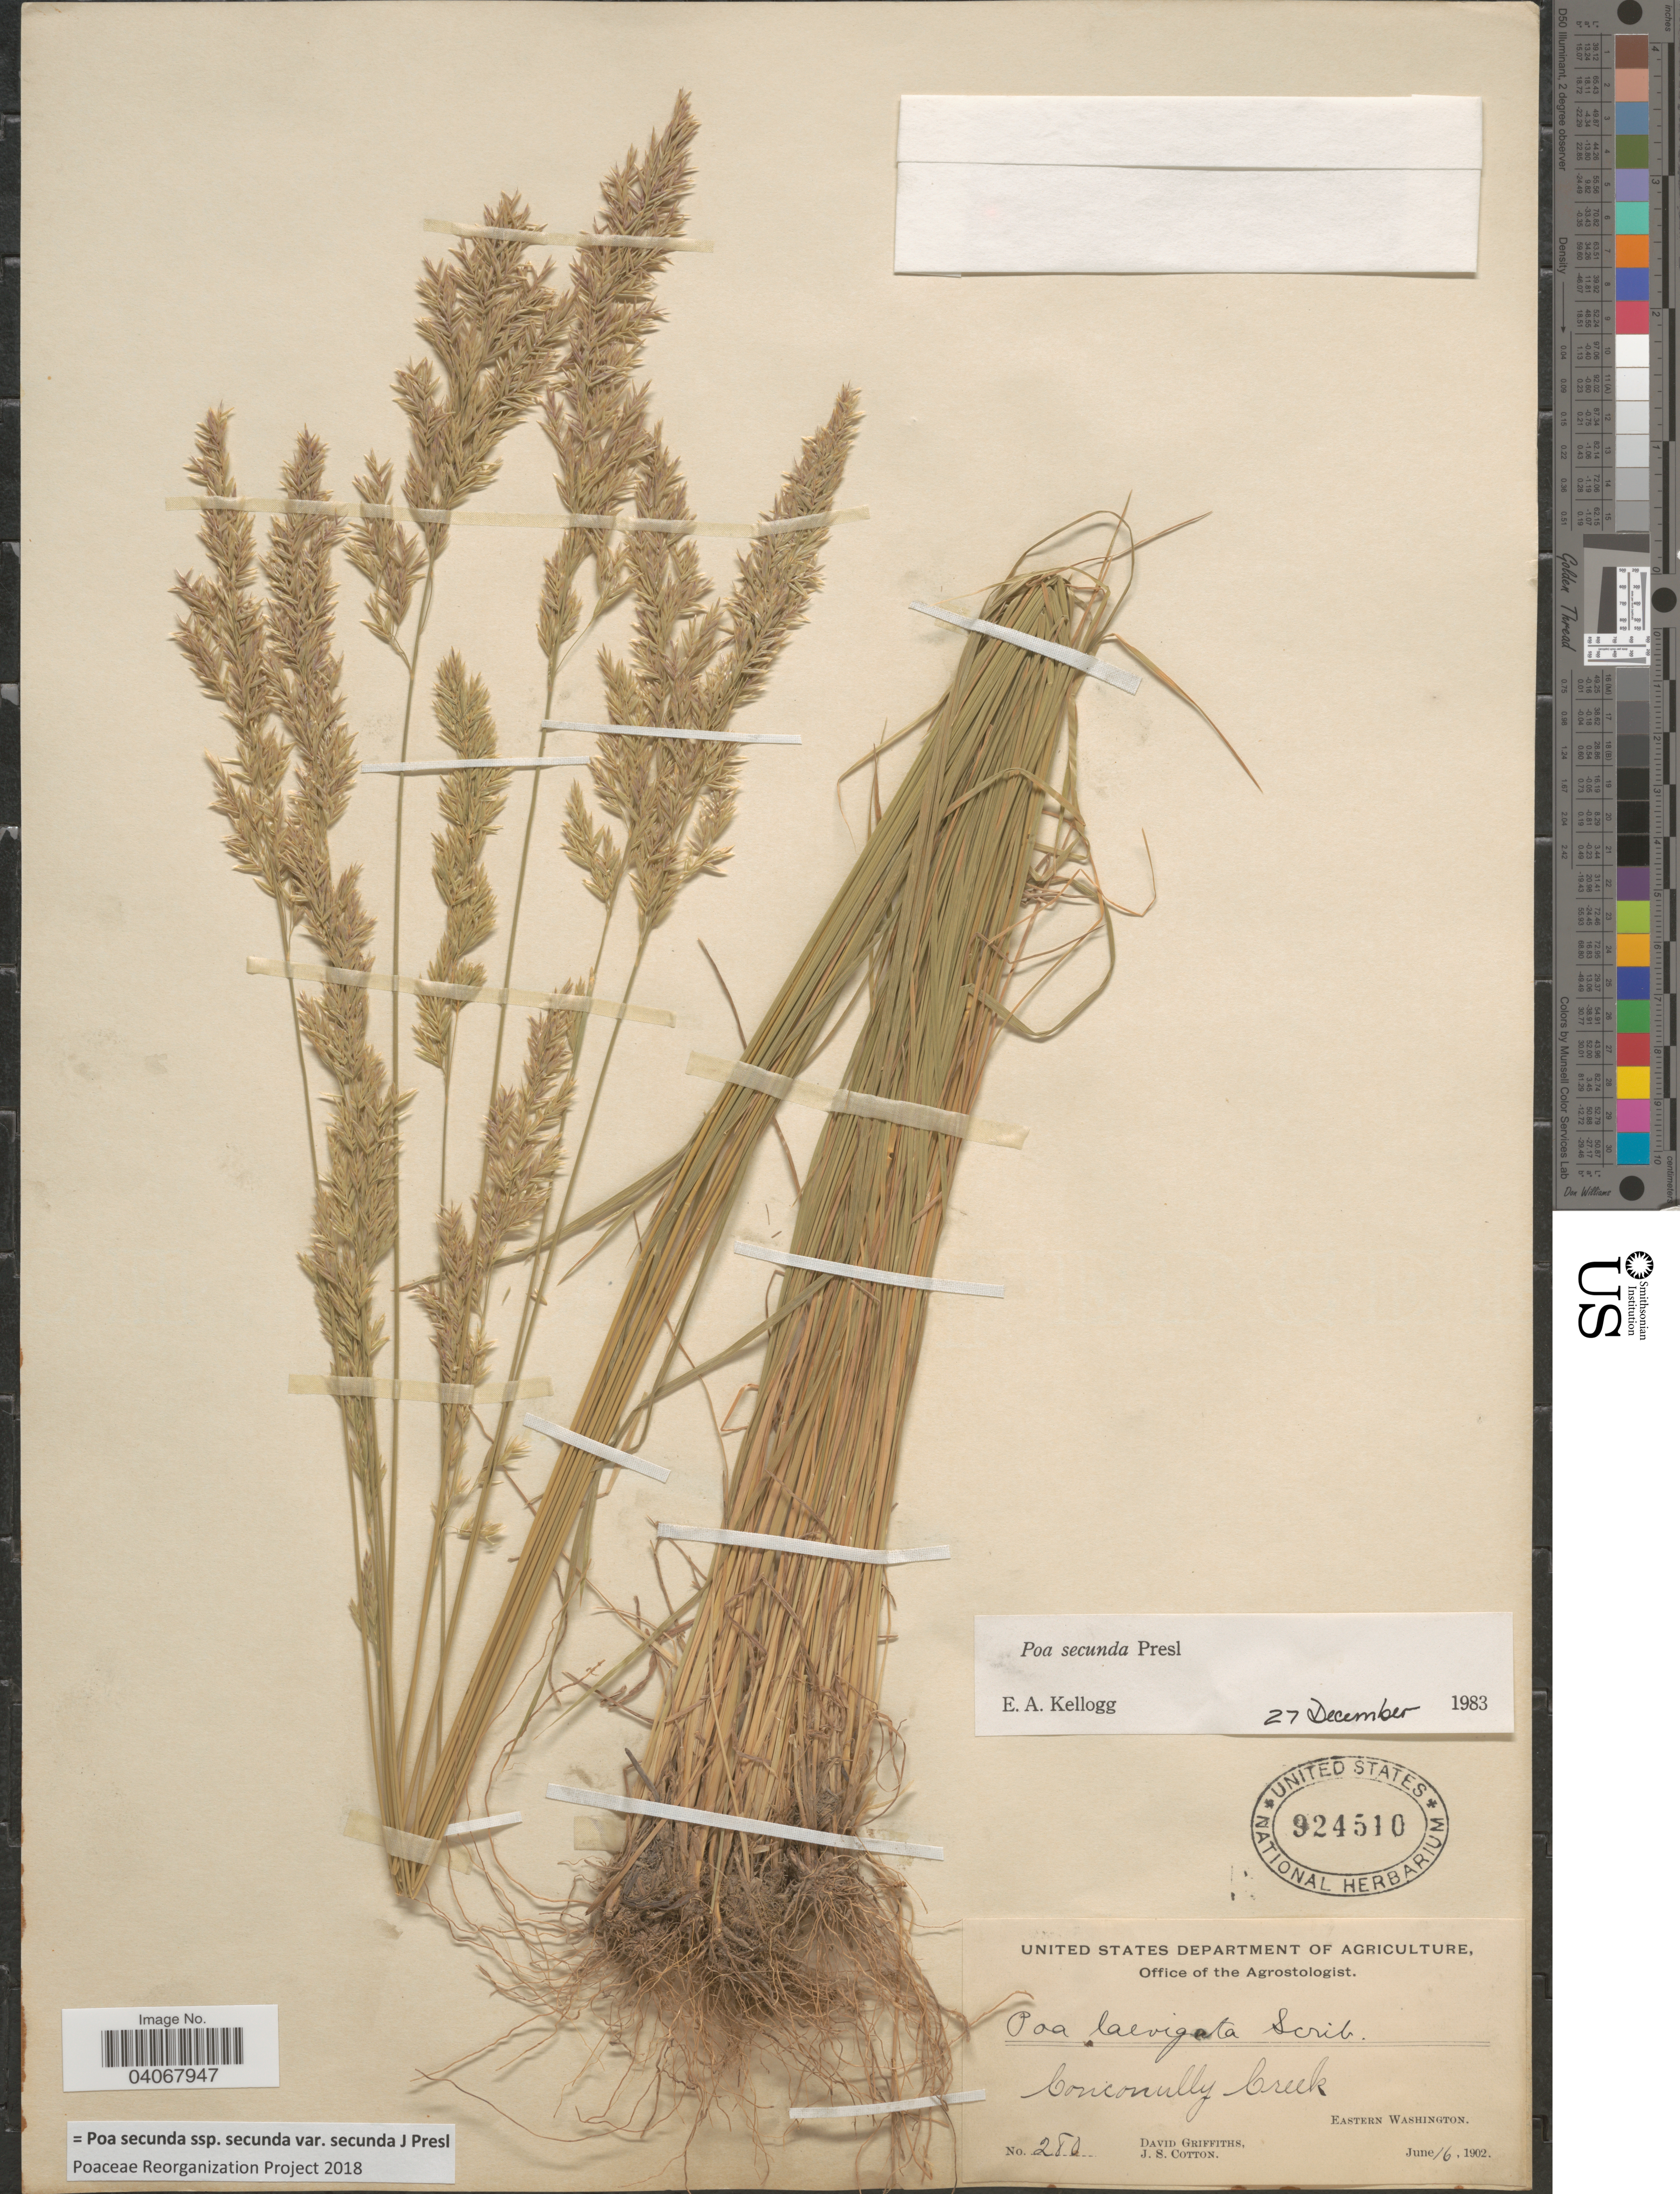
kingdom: Plantae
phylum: Tracheophyta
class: Liliopsida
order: Poales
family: Poaceae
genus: Poa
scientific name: Poa secunda subsp. secunda var. secunda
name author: J. Presl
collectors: D. Griffiths & J. S. Cotton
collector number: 280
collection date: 1902-06-16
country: United States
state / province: Washington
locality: Conconully Creek. Eastern Washington.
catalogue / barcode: US 924510